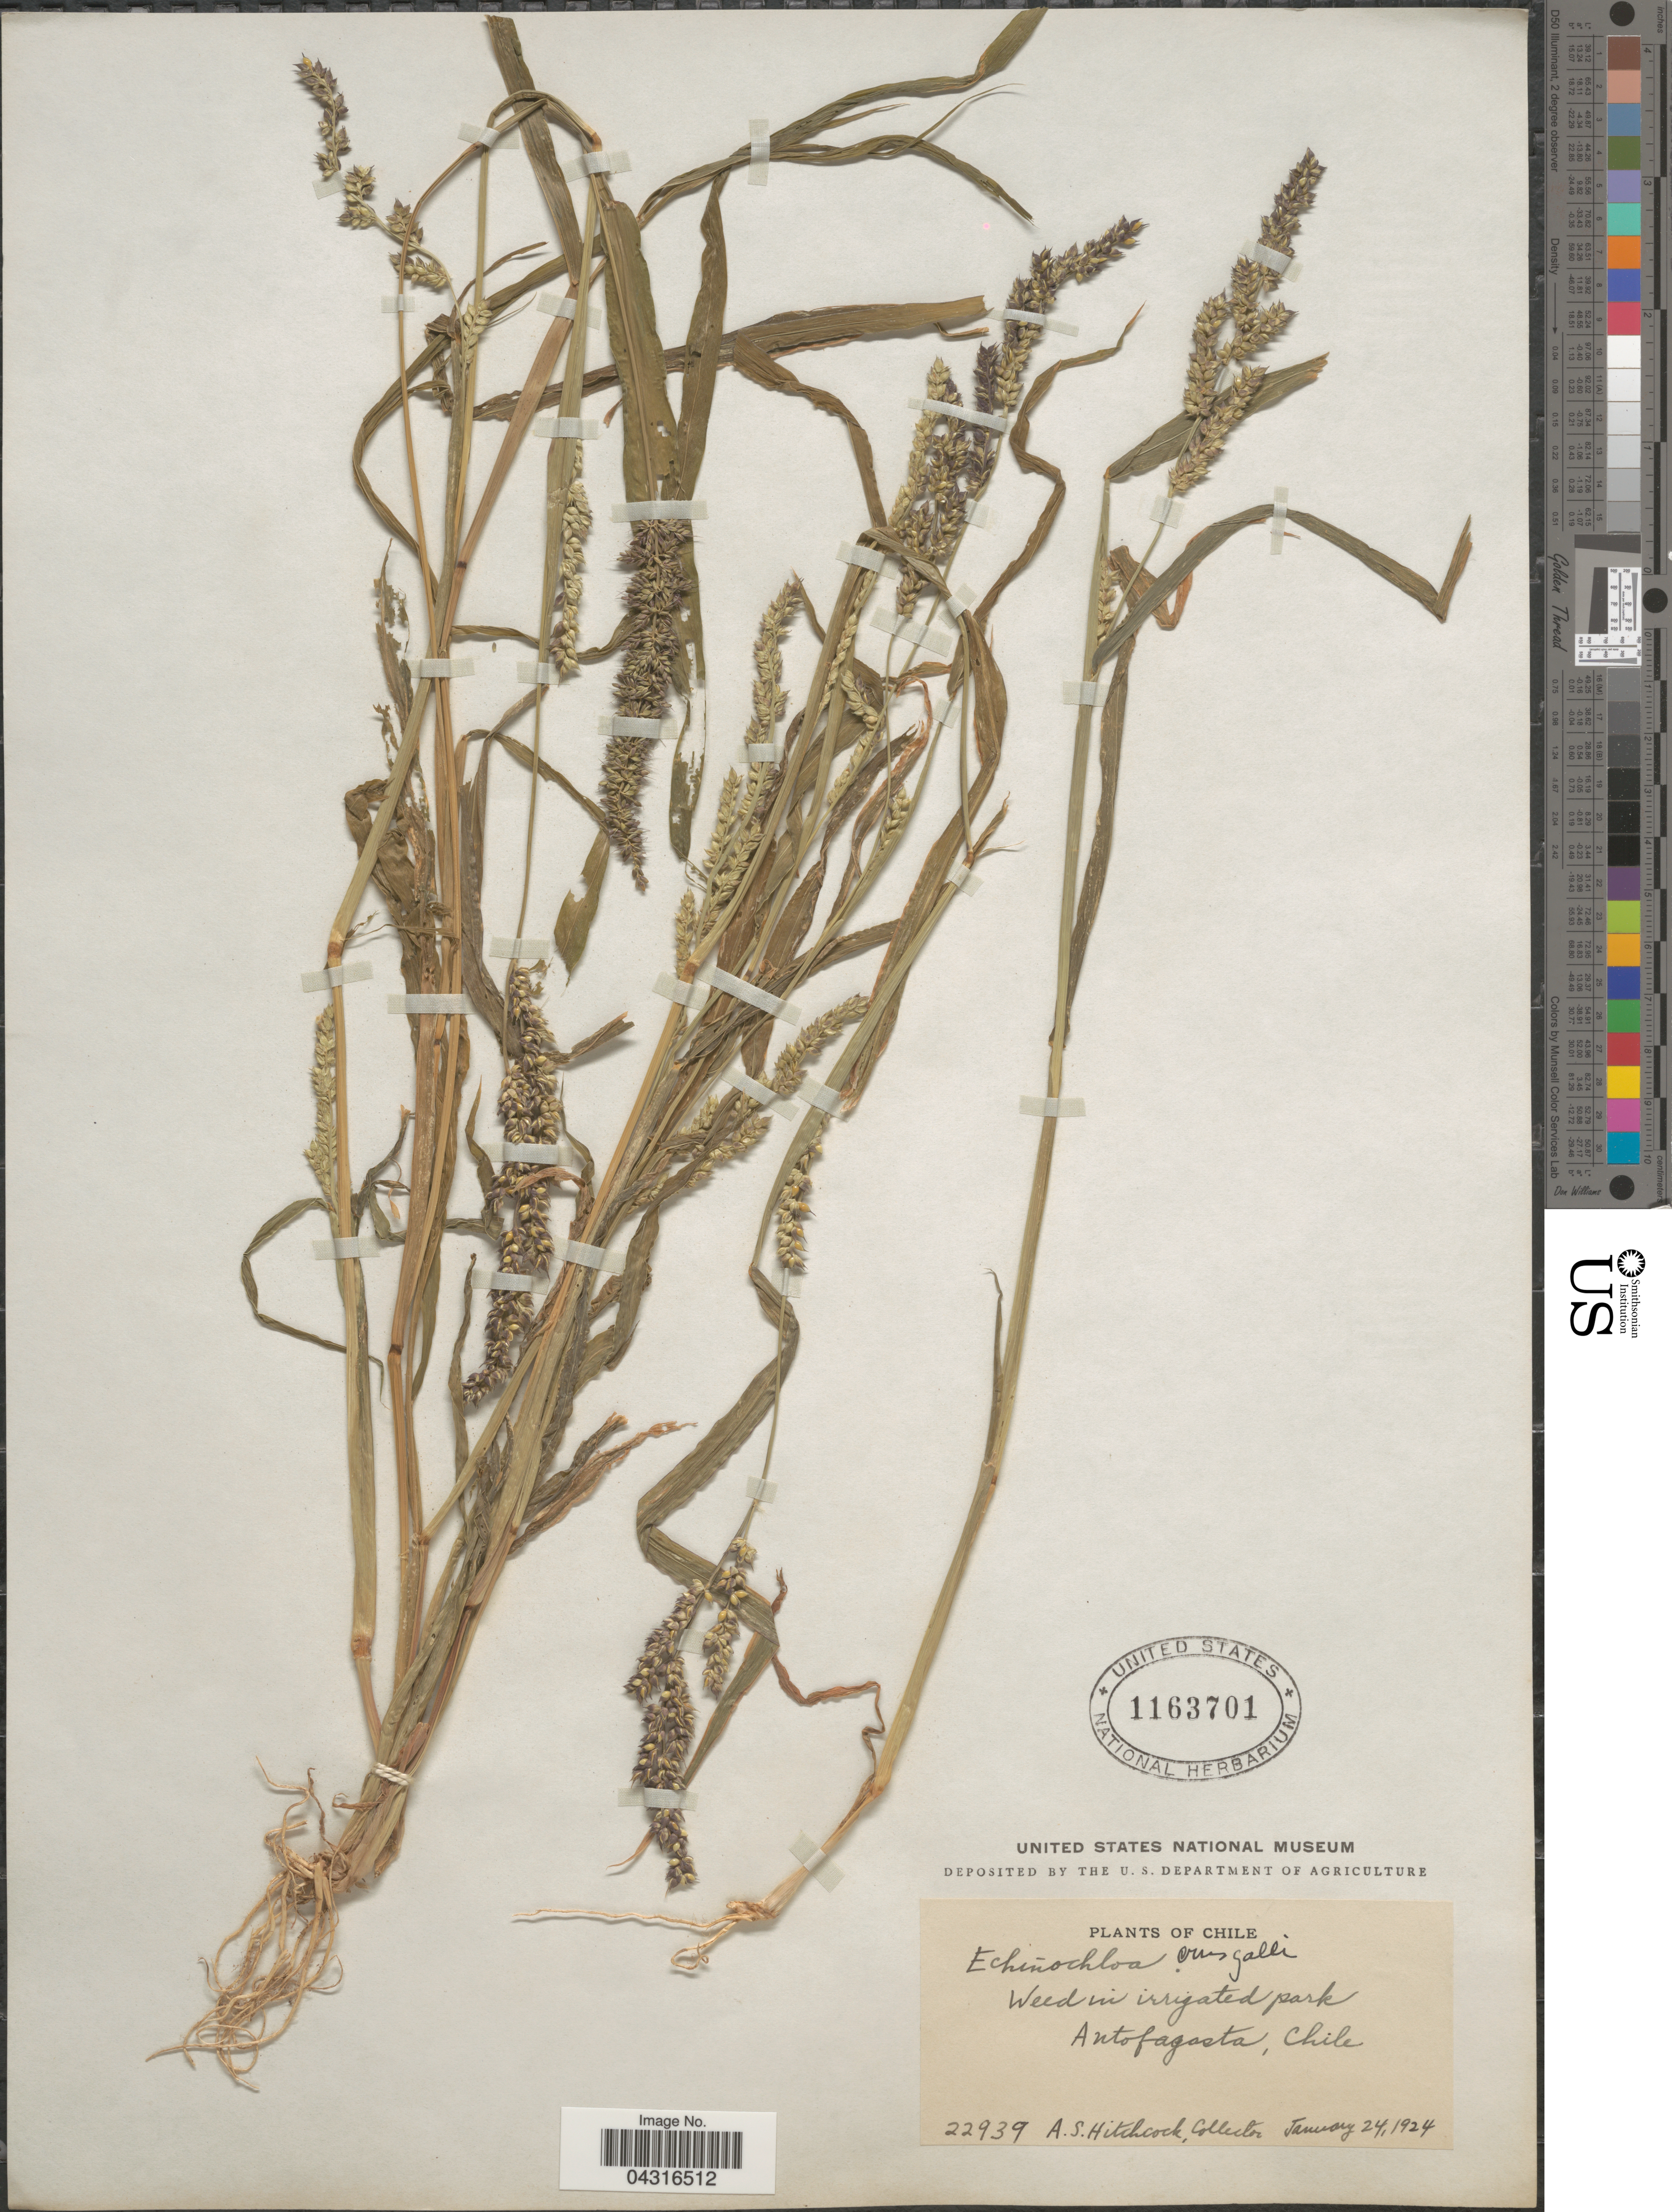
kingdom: Plantae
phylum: Tracheophyta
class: Liliopsida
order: Poales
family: Poaceae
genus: Echinochloa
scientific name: Echinochloa crus-galli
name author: (L.) P. Beauv.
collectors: A. S. Hitchcock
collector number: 22939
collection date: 1924-01-24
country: Chile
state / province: Antofagasta (II)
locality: Weed in irrigated park Antofagasta.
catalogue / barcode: US 1163701